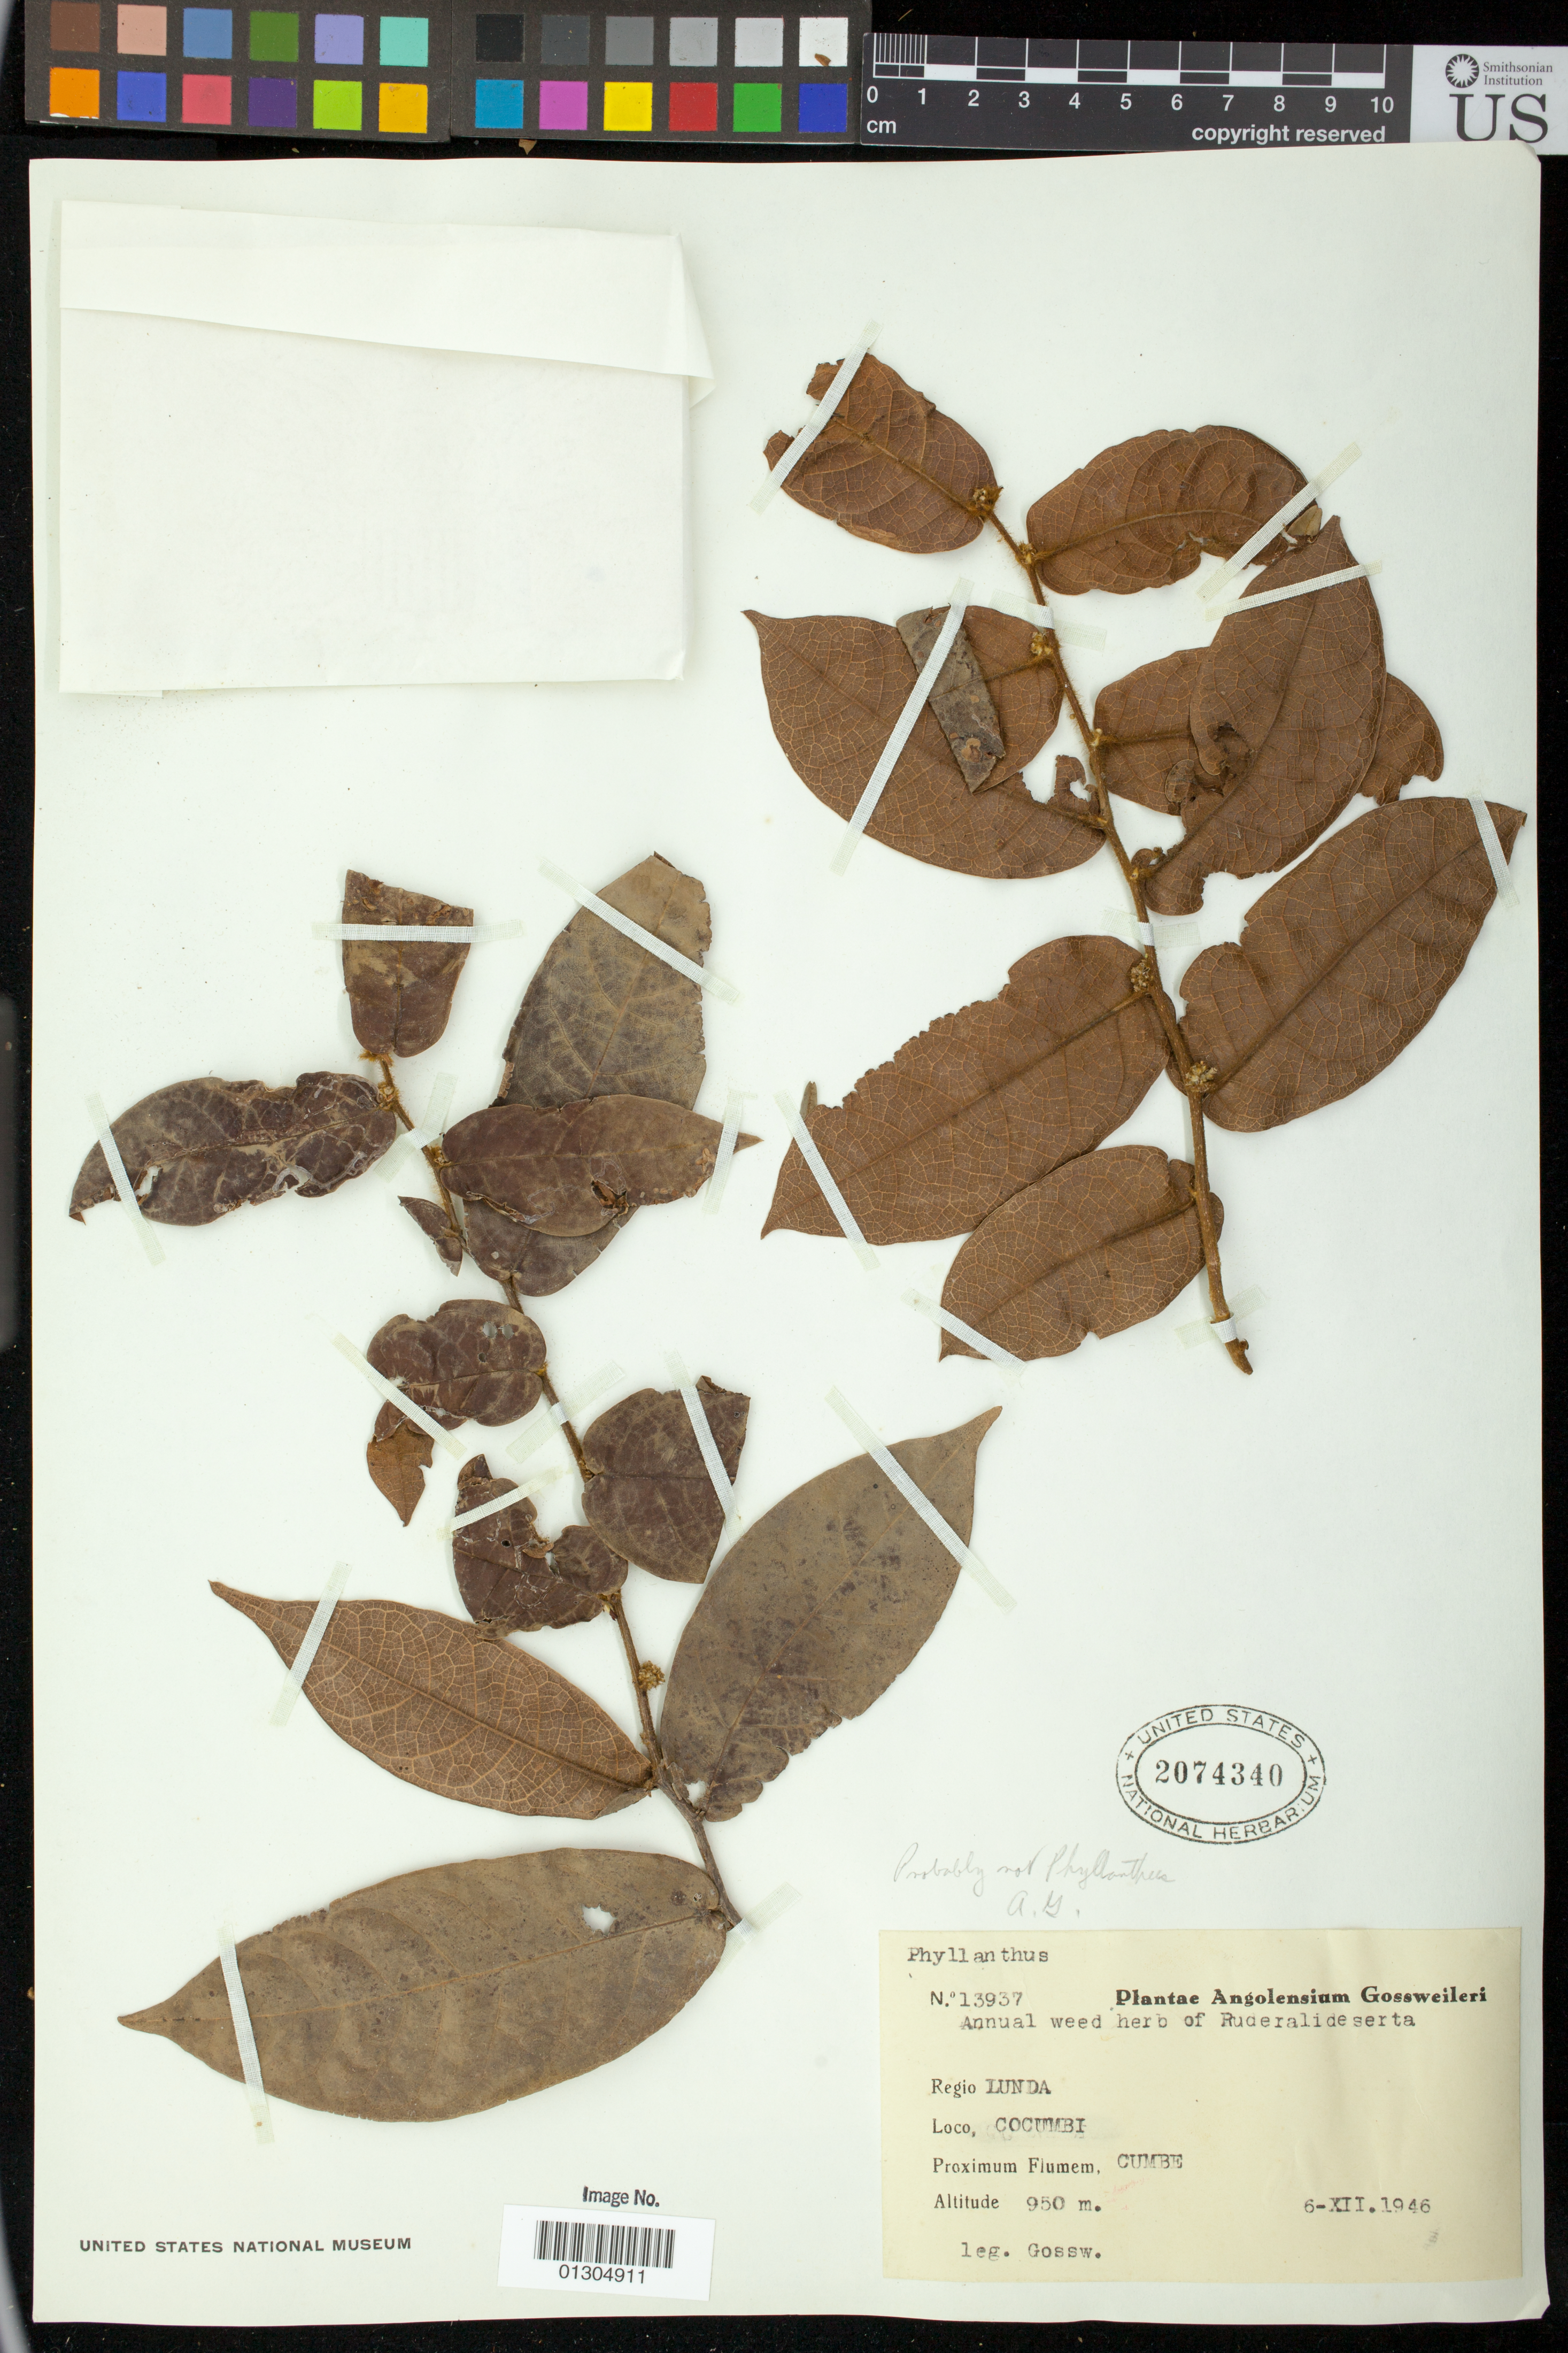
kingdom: Plantae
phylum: Tracheophyta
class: Magnoliopsida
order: Malpighiales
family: Euphorbiaceae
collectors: J. Gossweiler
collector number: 13937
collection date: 1946-12-06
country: Angola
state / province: Lunda Sul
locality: Cocumbi,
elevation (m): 950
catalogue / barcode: US 2074340